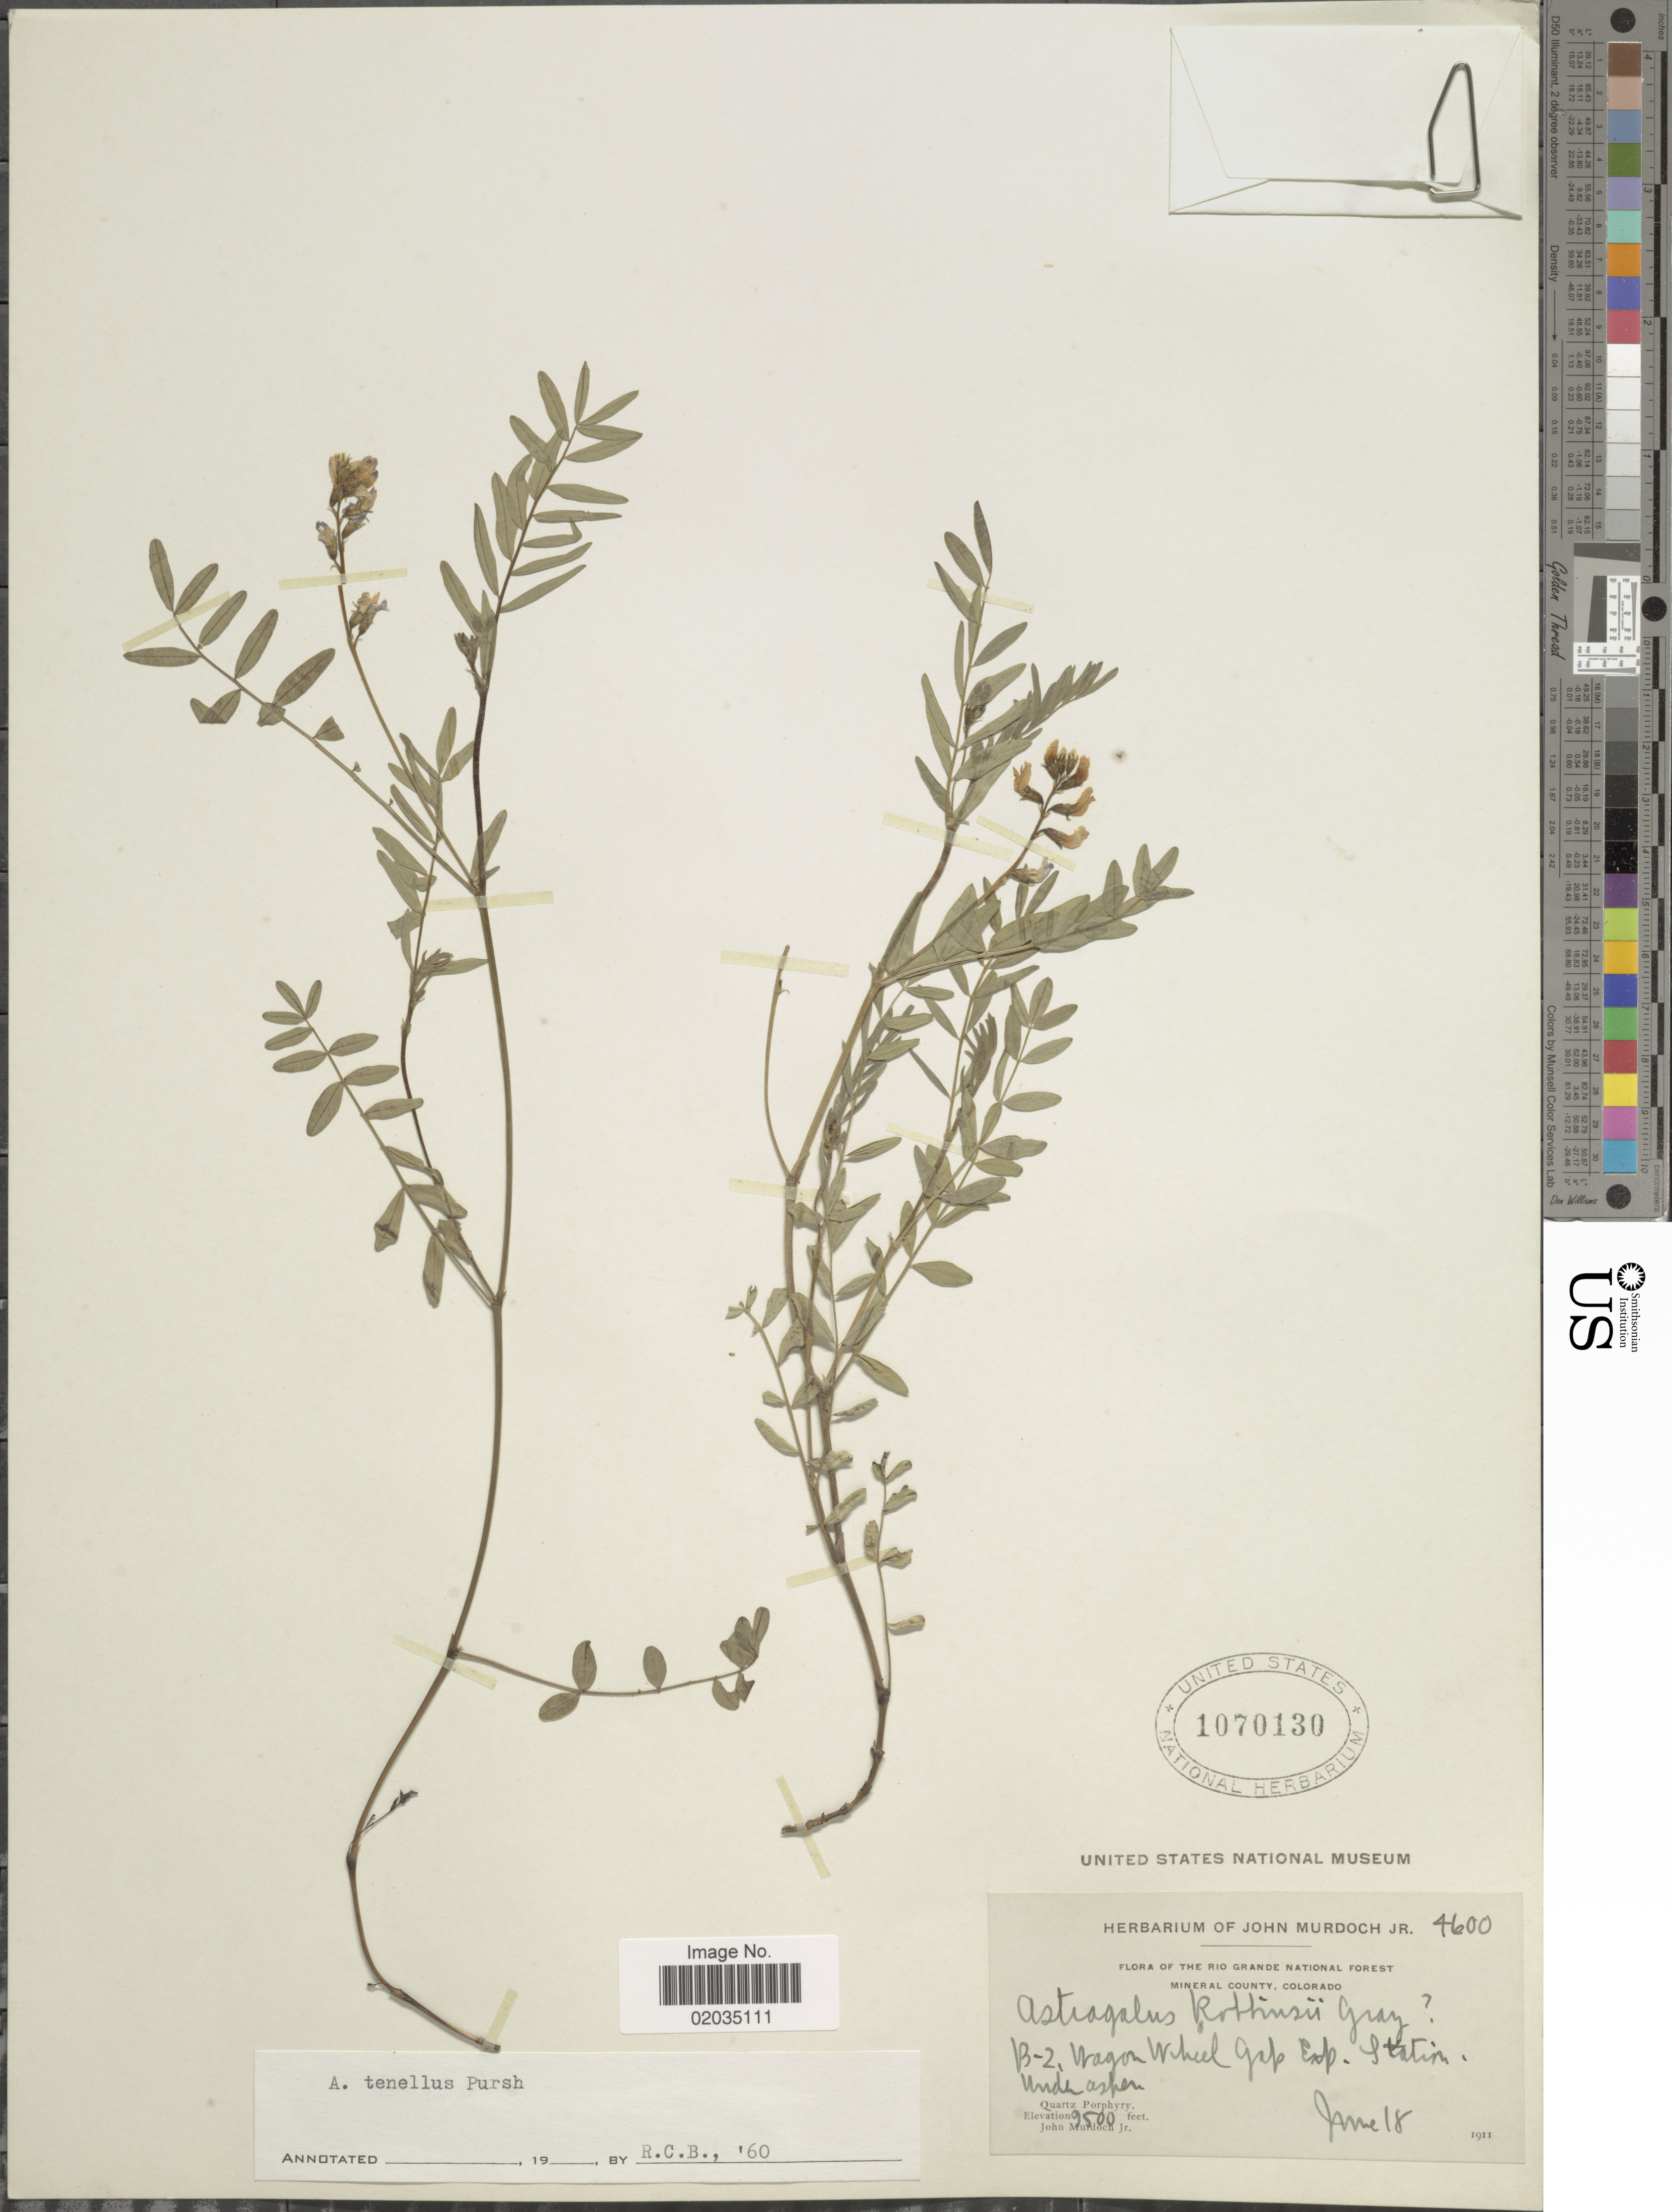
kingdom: Plantae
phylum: Tracheophyta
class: Magnoliopsida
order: Fabales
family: Fabaceae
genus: Astragalus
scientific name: Astragalus tenellus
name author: Pursh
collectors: J. Murdoch Jr.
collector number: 4600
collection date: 1911-06-18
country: United States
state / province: Colorado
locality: The Rio Grande National Forest Mineral County, B-2 Wagon Wheel Gap Exp Station. Under aspen, Quartz Porphyry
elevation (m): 2896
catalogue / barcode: US 1070130